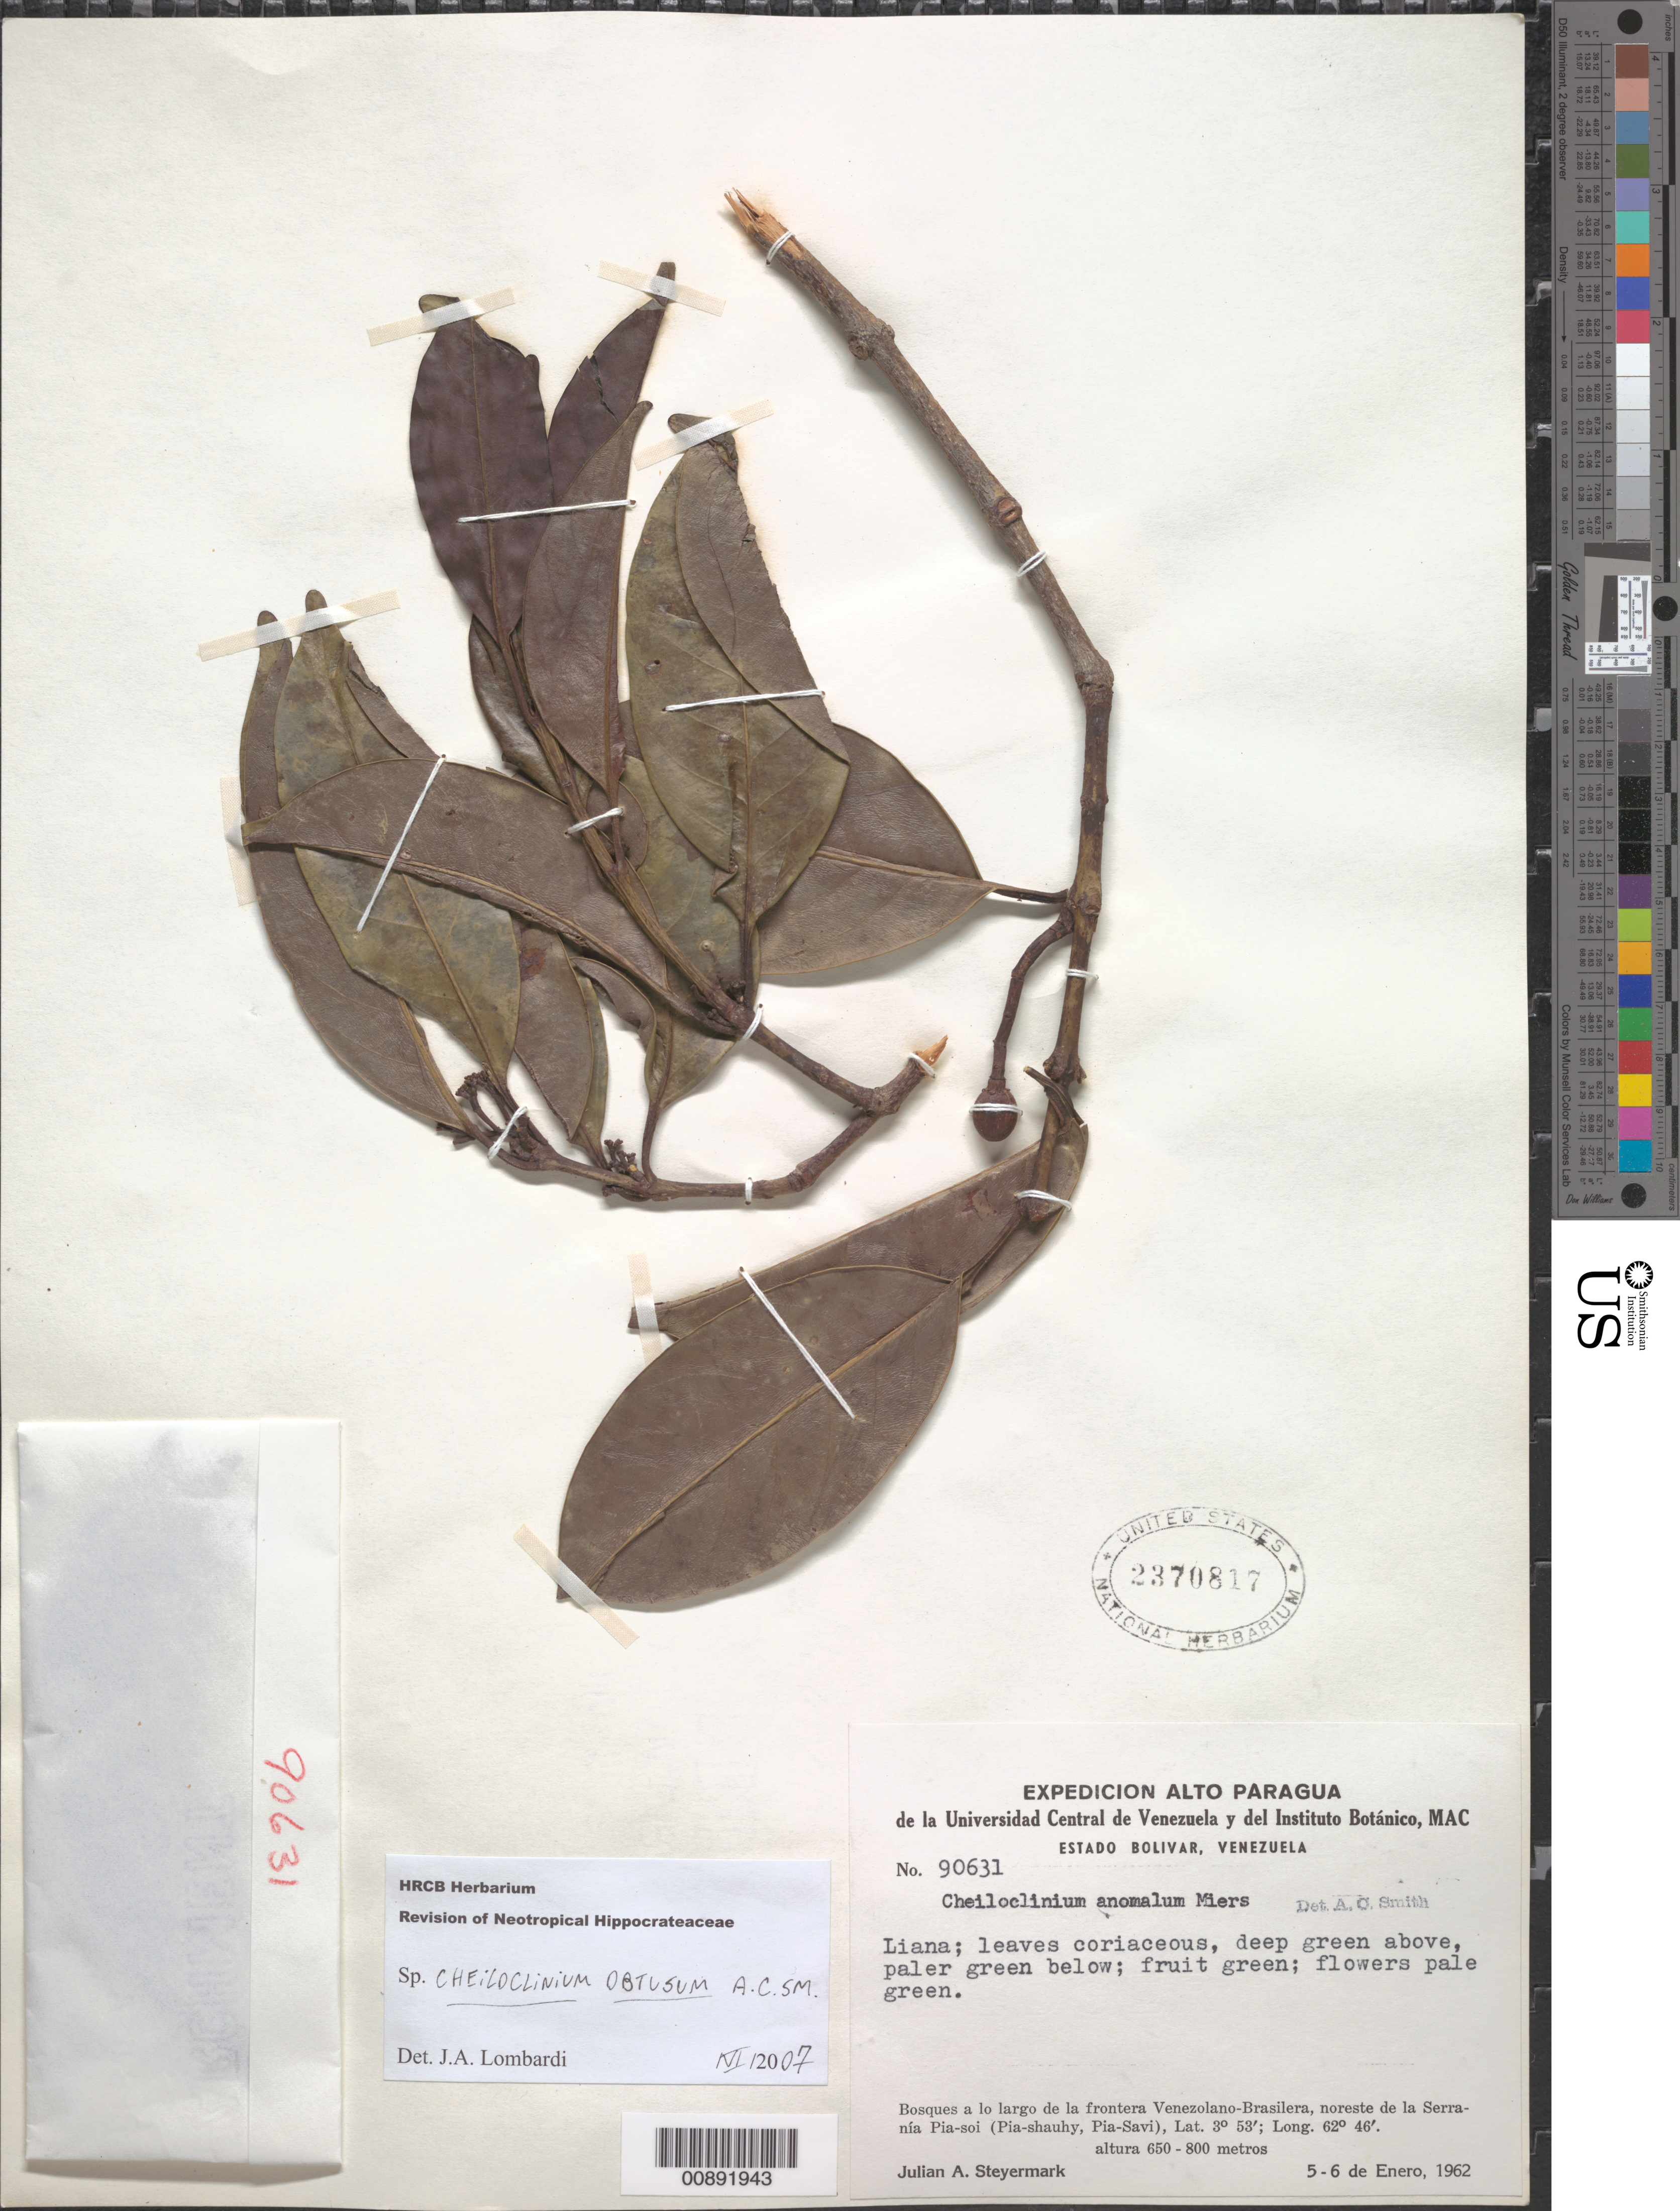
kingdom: Plantae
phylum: Tracheophyta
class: Magnoliopsida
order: Celastrales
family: Celastraceae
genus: Cheiloclinium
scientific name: Cheiloclinium obtusum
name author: A.C. Sm.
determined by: Lombardi, Julio A.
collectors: J. Steyermark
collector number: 90631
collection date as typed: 5-Jan-62 to 6-Jan-62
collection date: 1962-01-05/1962-01-06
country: Venezuela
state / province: Bolívar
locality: Serranía Pia-soi, NE of; on Venezuela-Brazil border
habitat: Bosques a lo largo de la frontera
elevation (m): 650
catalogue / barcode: US 2370817